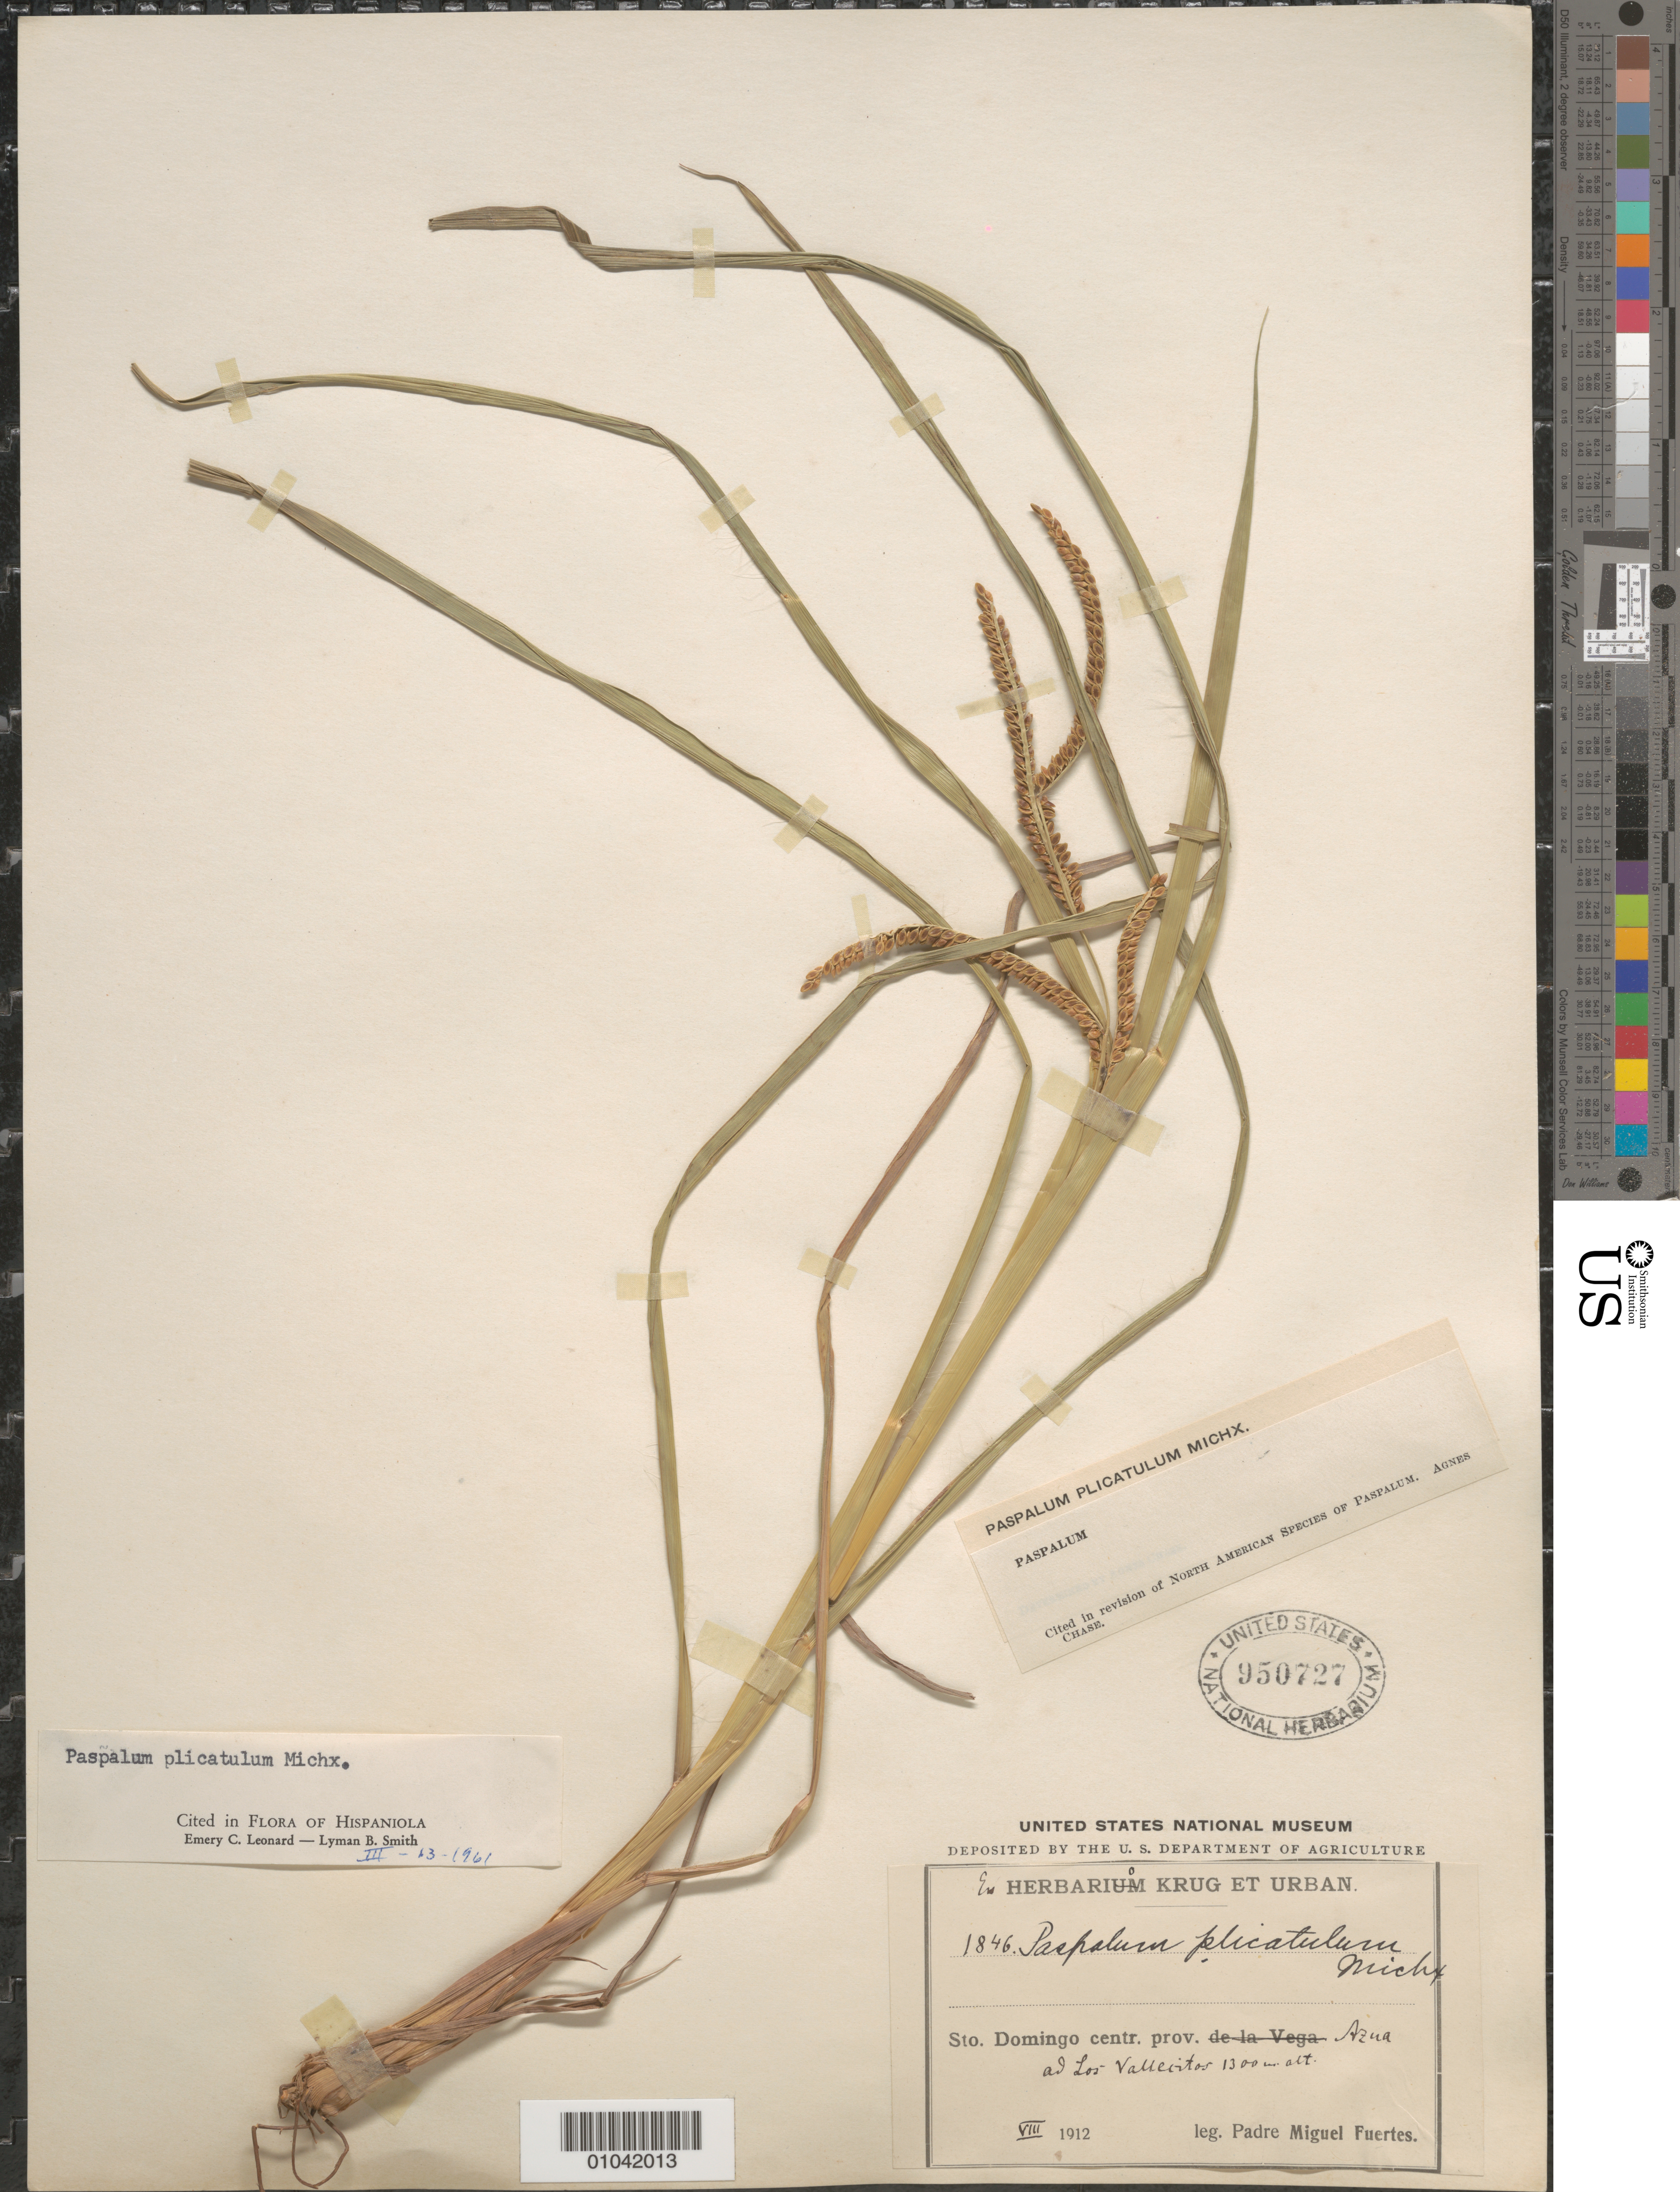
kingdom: Plantae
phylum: Tracheophyta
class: Liliopsida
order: Poales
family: Poaceae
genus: Paspalum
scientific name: Paspalum plicatulum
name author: Michx.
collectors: M. D. Fuertes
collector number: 1846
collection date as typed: Aug 1912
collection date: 1912-08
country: Dominican Republic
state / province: La Vega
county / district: Santo Domingo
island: Hispaniola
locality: Prov. Azua at Los Valleitos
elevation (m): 1300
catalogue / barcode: US 950727